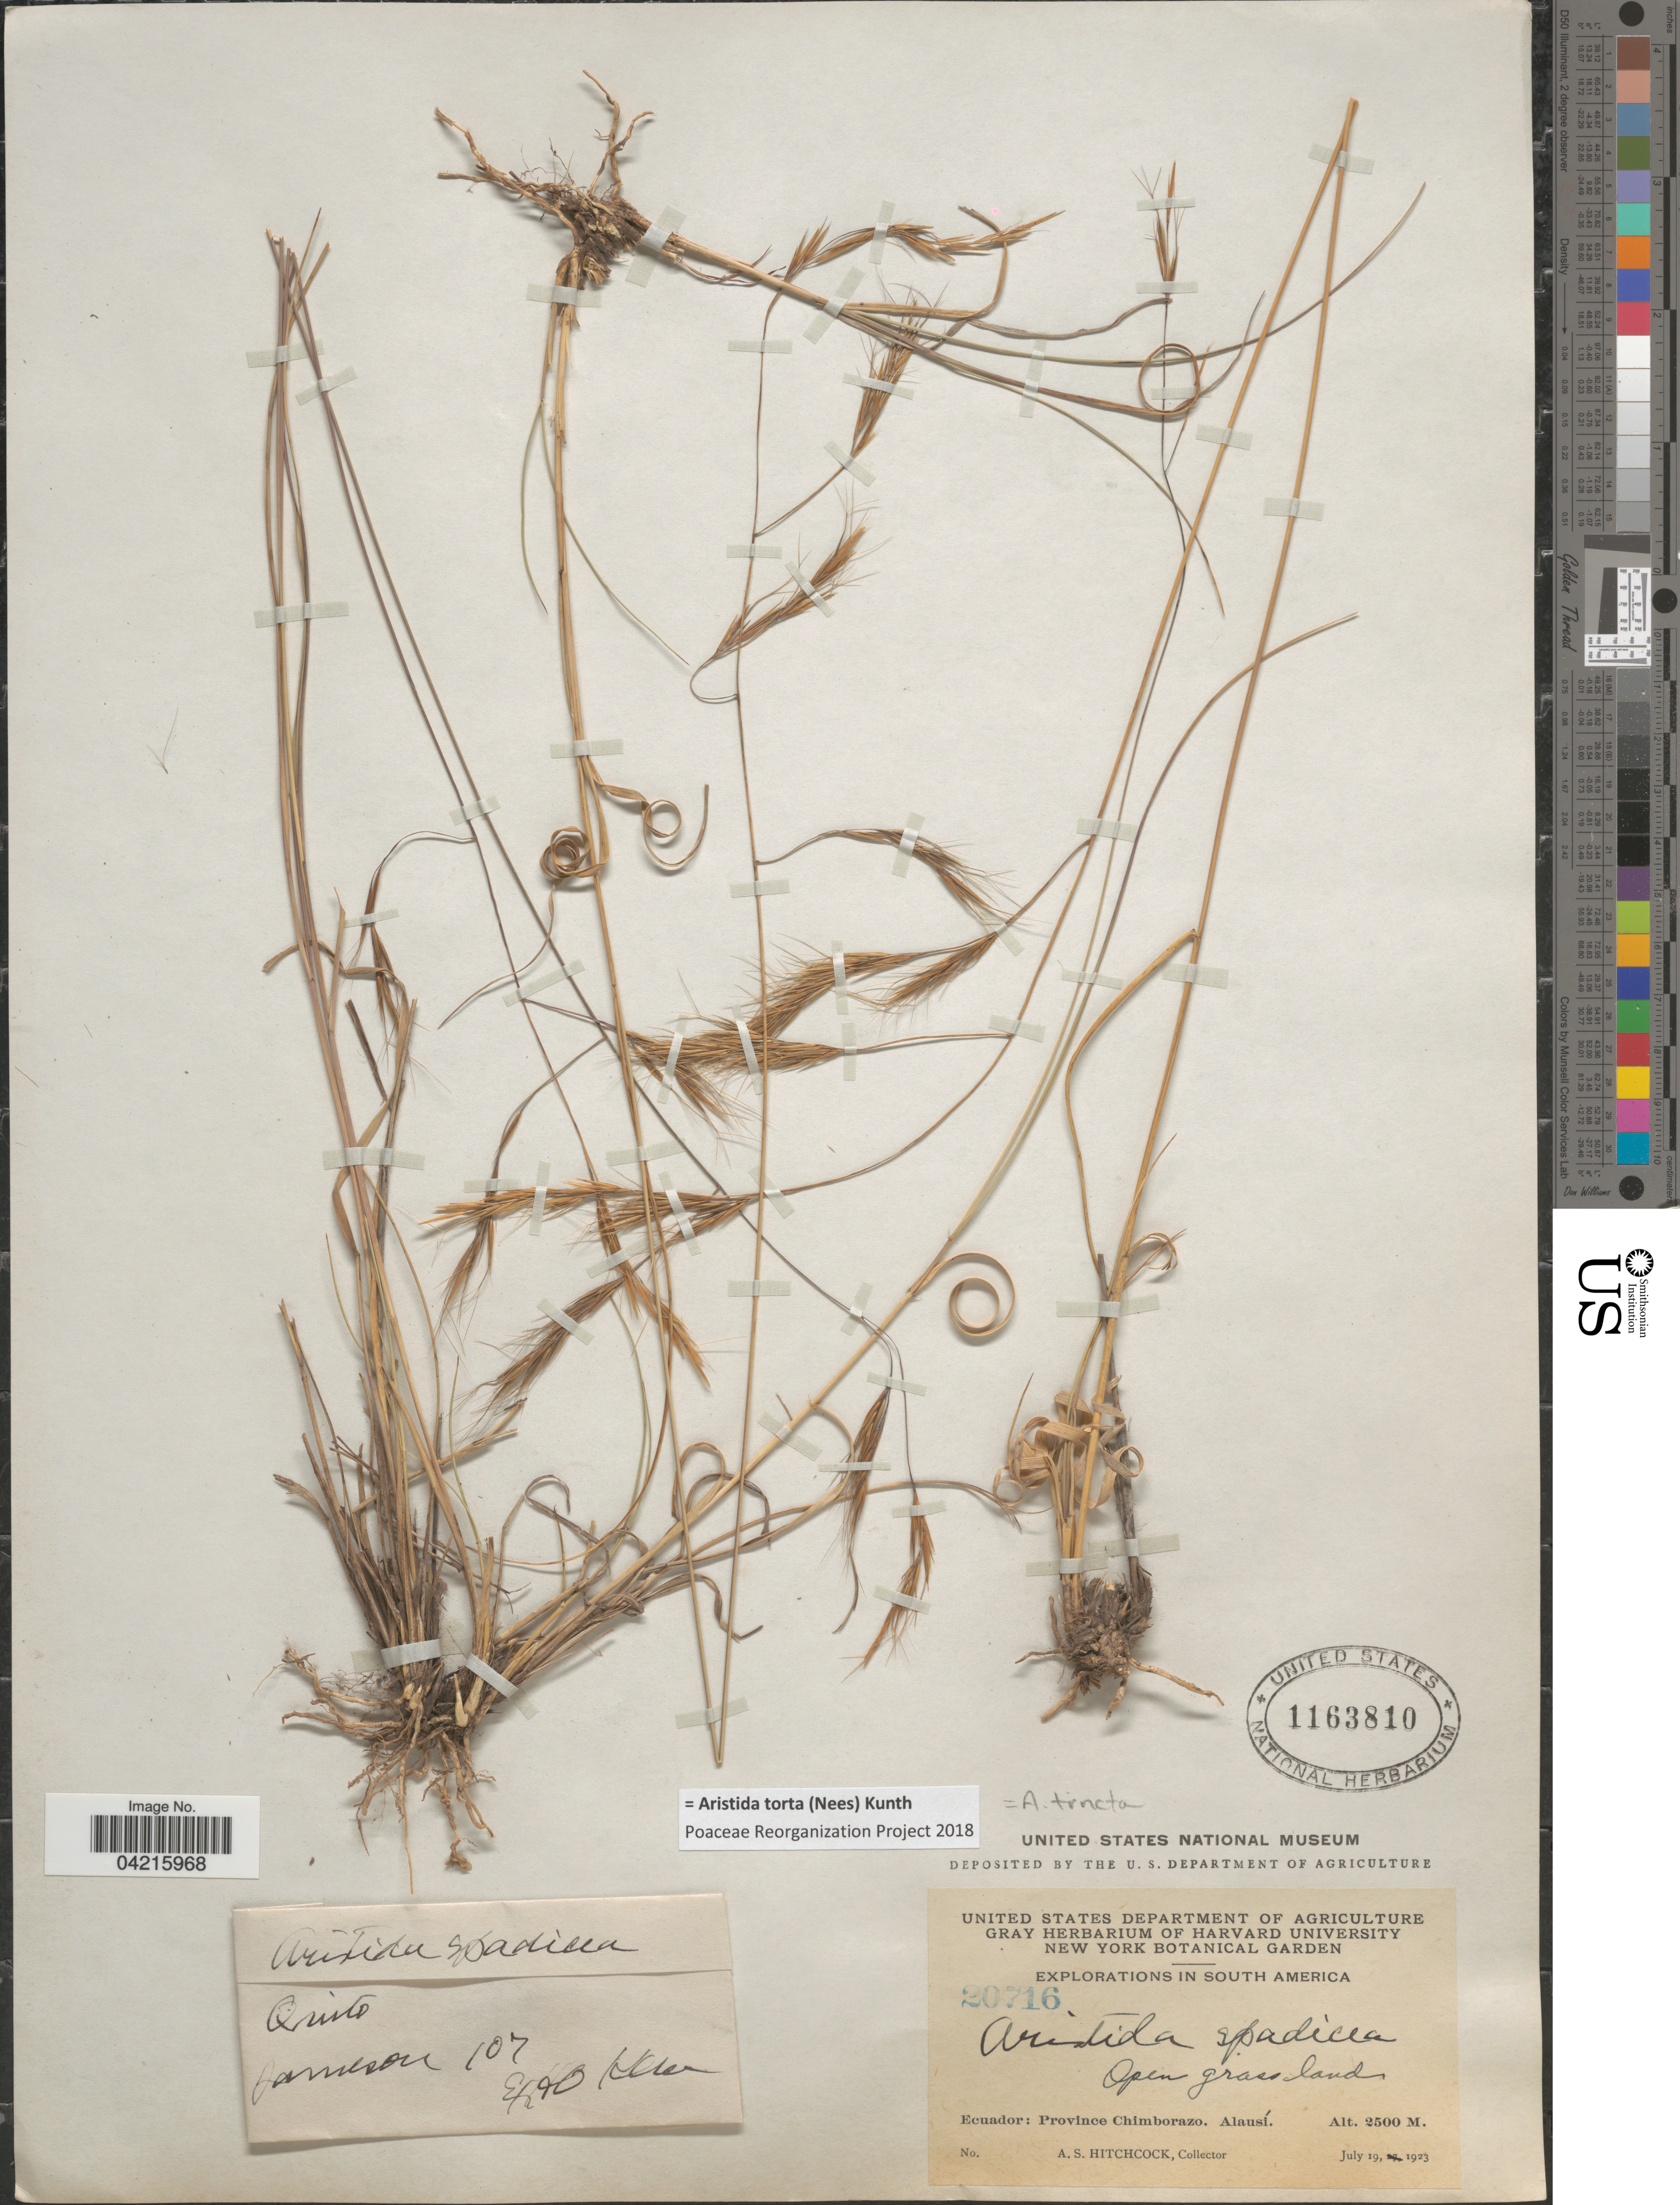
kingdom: Plantae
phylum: Tracheophyta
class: Liliopsida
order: Poales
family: Poaceae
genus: Aristida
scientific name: Aristida torta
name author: (Nees) Kunth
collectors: A. S. Hitchcock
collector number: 20716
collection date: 1923-07-19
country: Ecuador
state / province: Chimborazo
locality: Explorations in South America. Alausí.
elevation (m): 2500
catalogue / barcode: US 1163810